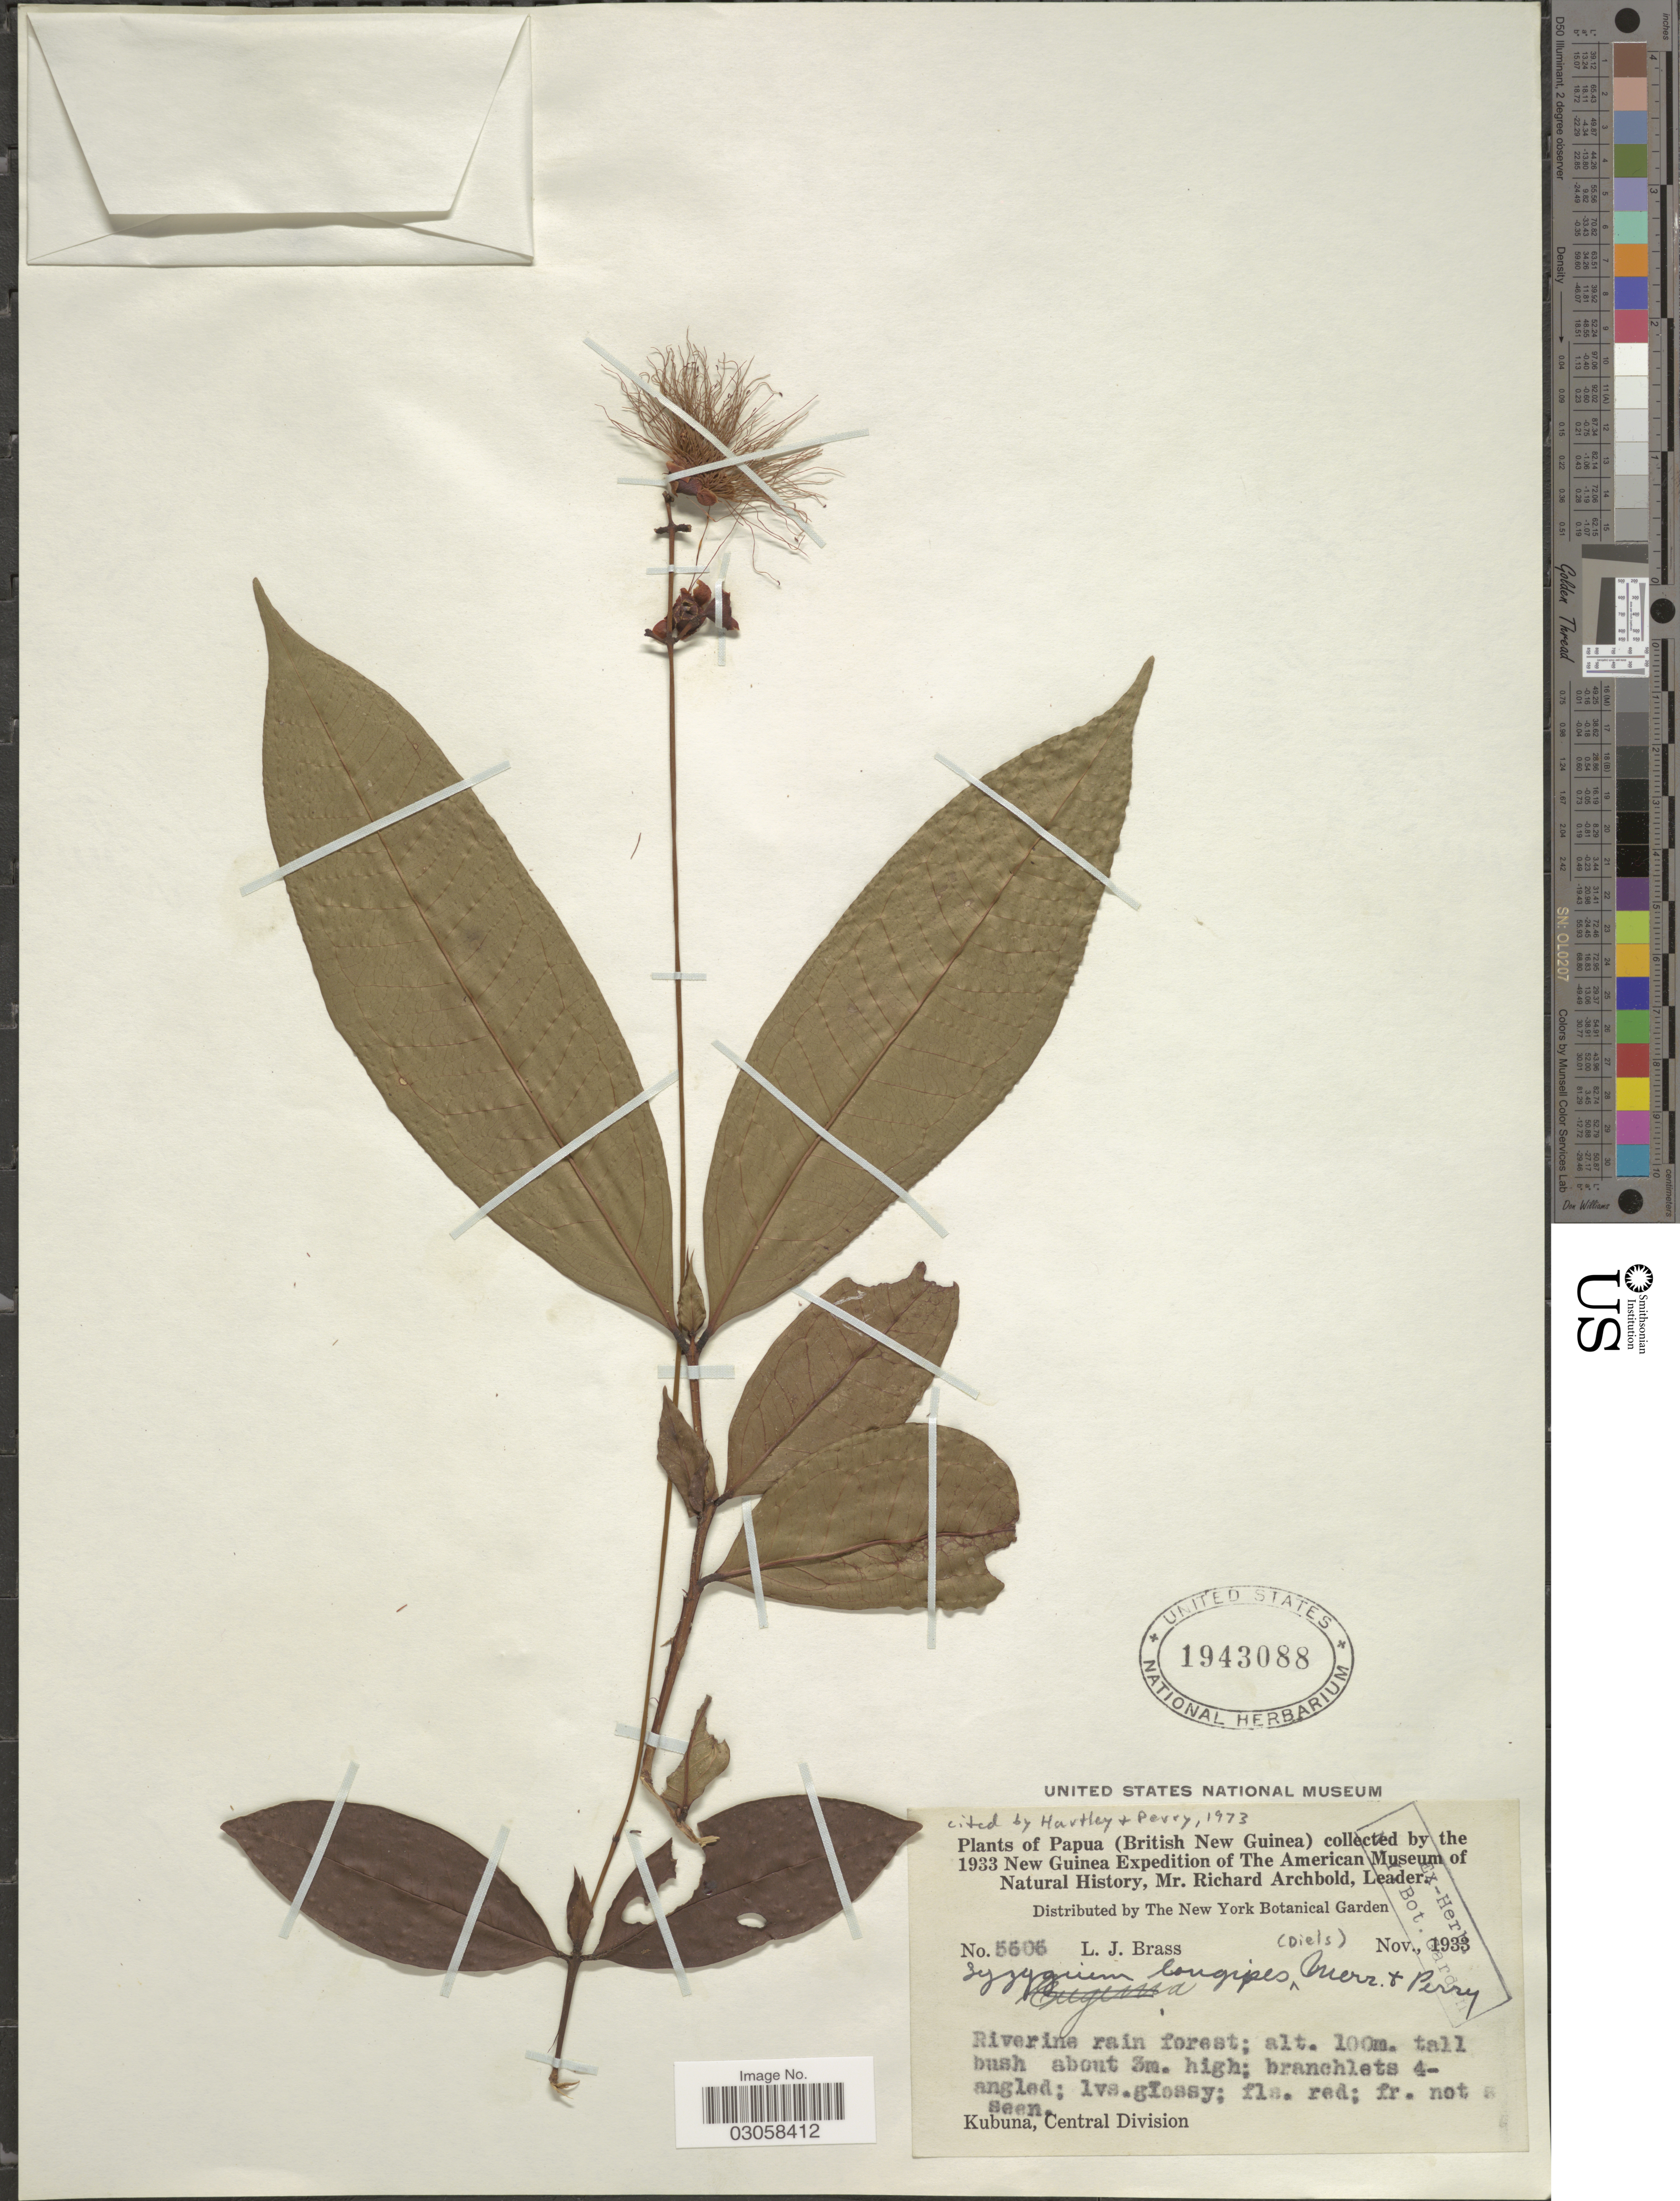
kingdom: Plantae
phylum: Tracheophyta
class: Magnoliopsida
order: Myrtales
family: Myrtaceae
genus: Syzygium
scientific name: Syzygium longipes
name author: (Diels) Merr. & L.M. Perry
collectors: L. J. Brass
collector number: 5606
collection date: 1933-11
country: Papua New Guinea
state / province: Central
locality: Papua (British New Guinea). Riverine rain forest. Kubuna, Central Division.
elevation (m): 100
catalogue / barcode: US 1943088